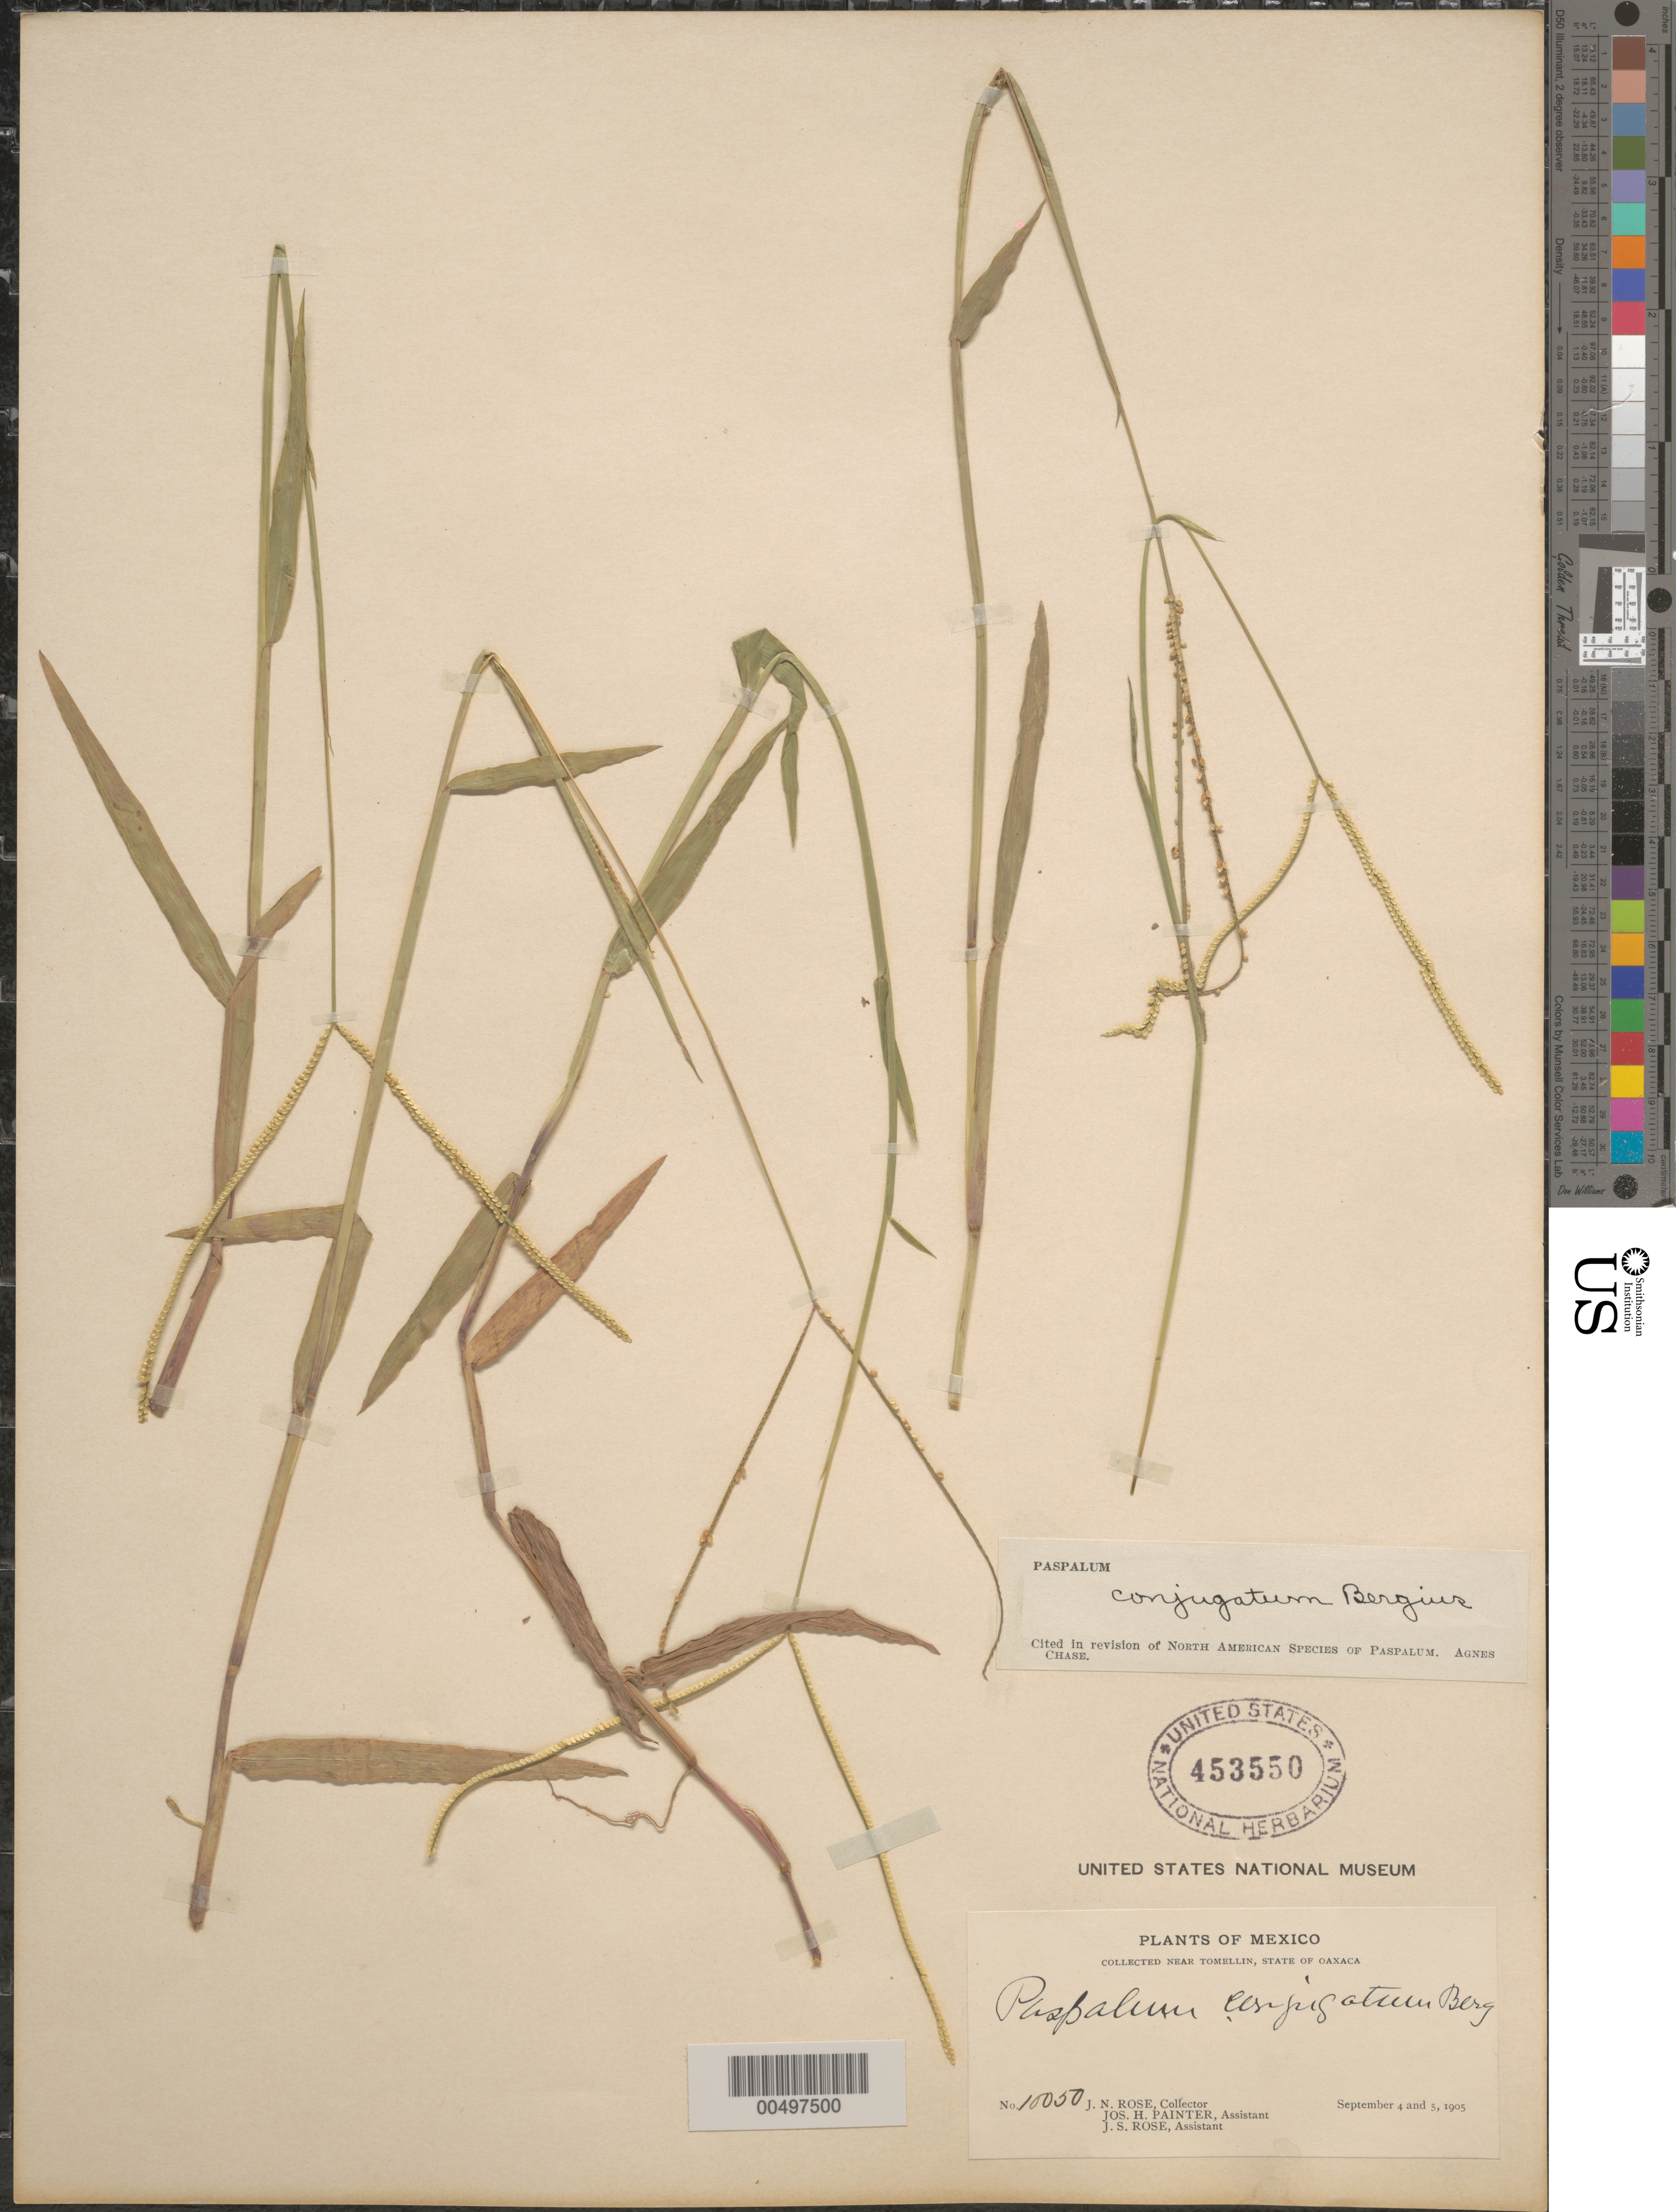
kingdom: Plantae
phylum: Tracheophyta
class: Liliopsida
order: Poales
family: Poaceae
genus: Paspalum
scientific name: Paspalum conjugatum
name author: P.J. Bergius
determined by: Chase, [M.] Agnes, (US)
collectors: J. N. Rose, J. H. Painter & J. S. Rose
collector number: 10050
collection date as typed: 4 Sep 1905 and 5 Sep 1905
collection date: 1905-09-04,1905-09-05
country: Mexico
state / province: Oaxaca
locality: Near Tomellin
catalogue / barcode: US 453550